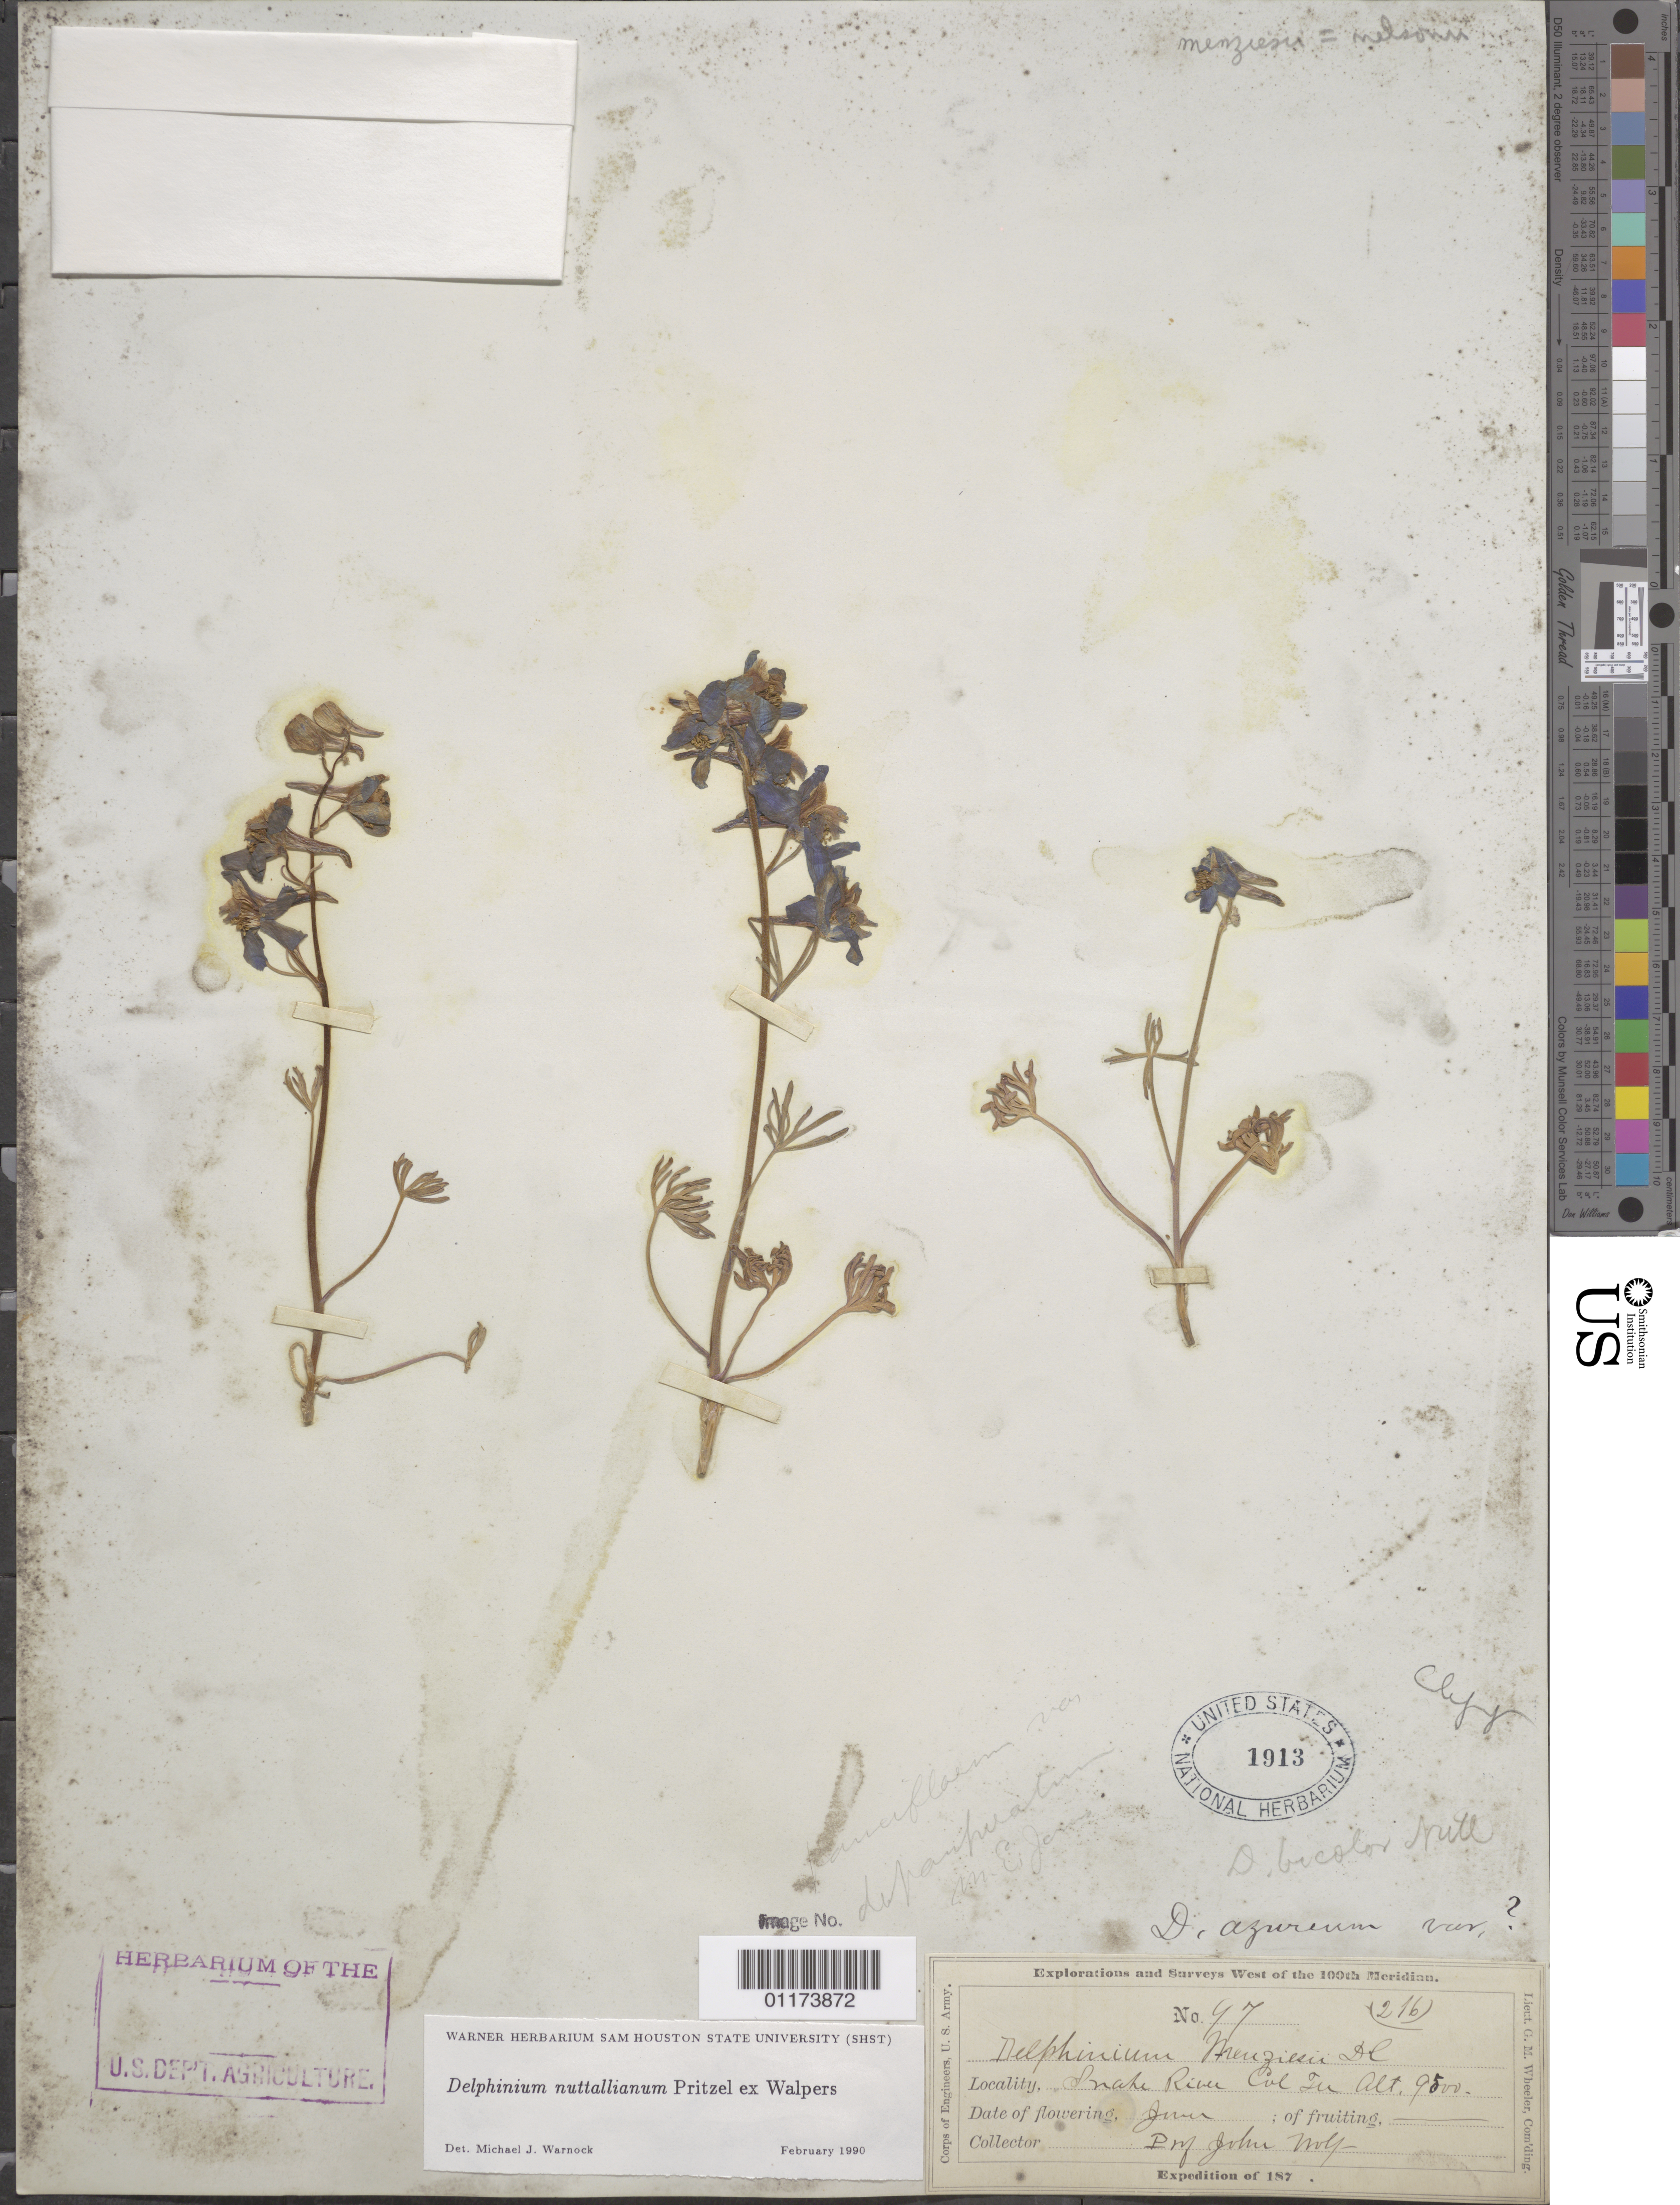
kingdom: Plantae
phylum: Tracheophyta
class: Magnoliopsida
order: Ranunculales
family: Ranunculaceae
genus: Delphinium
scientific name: Delphinium nuttallianum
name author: E. Pritz. ex Walpers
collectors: J. Wolf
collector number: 97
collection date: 1873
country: United States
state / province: Colorado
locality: Snake River, Col. Ter.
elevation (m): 2743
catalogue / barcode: US 1913